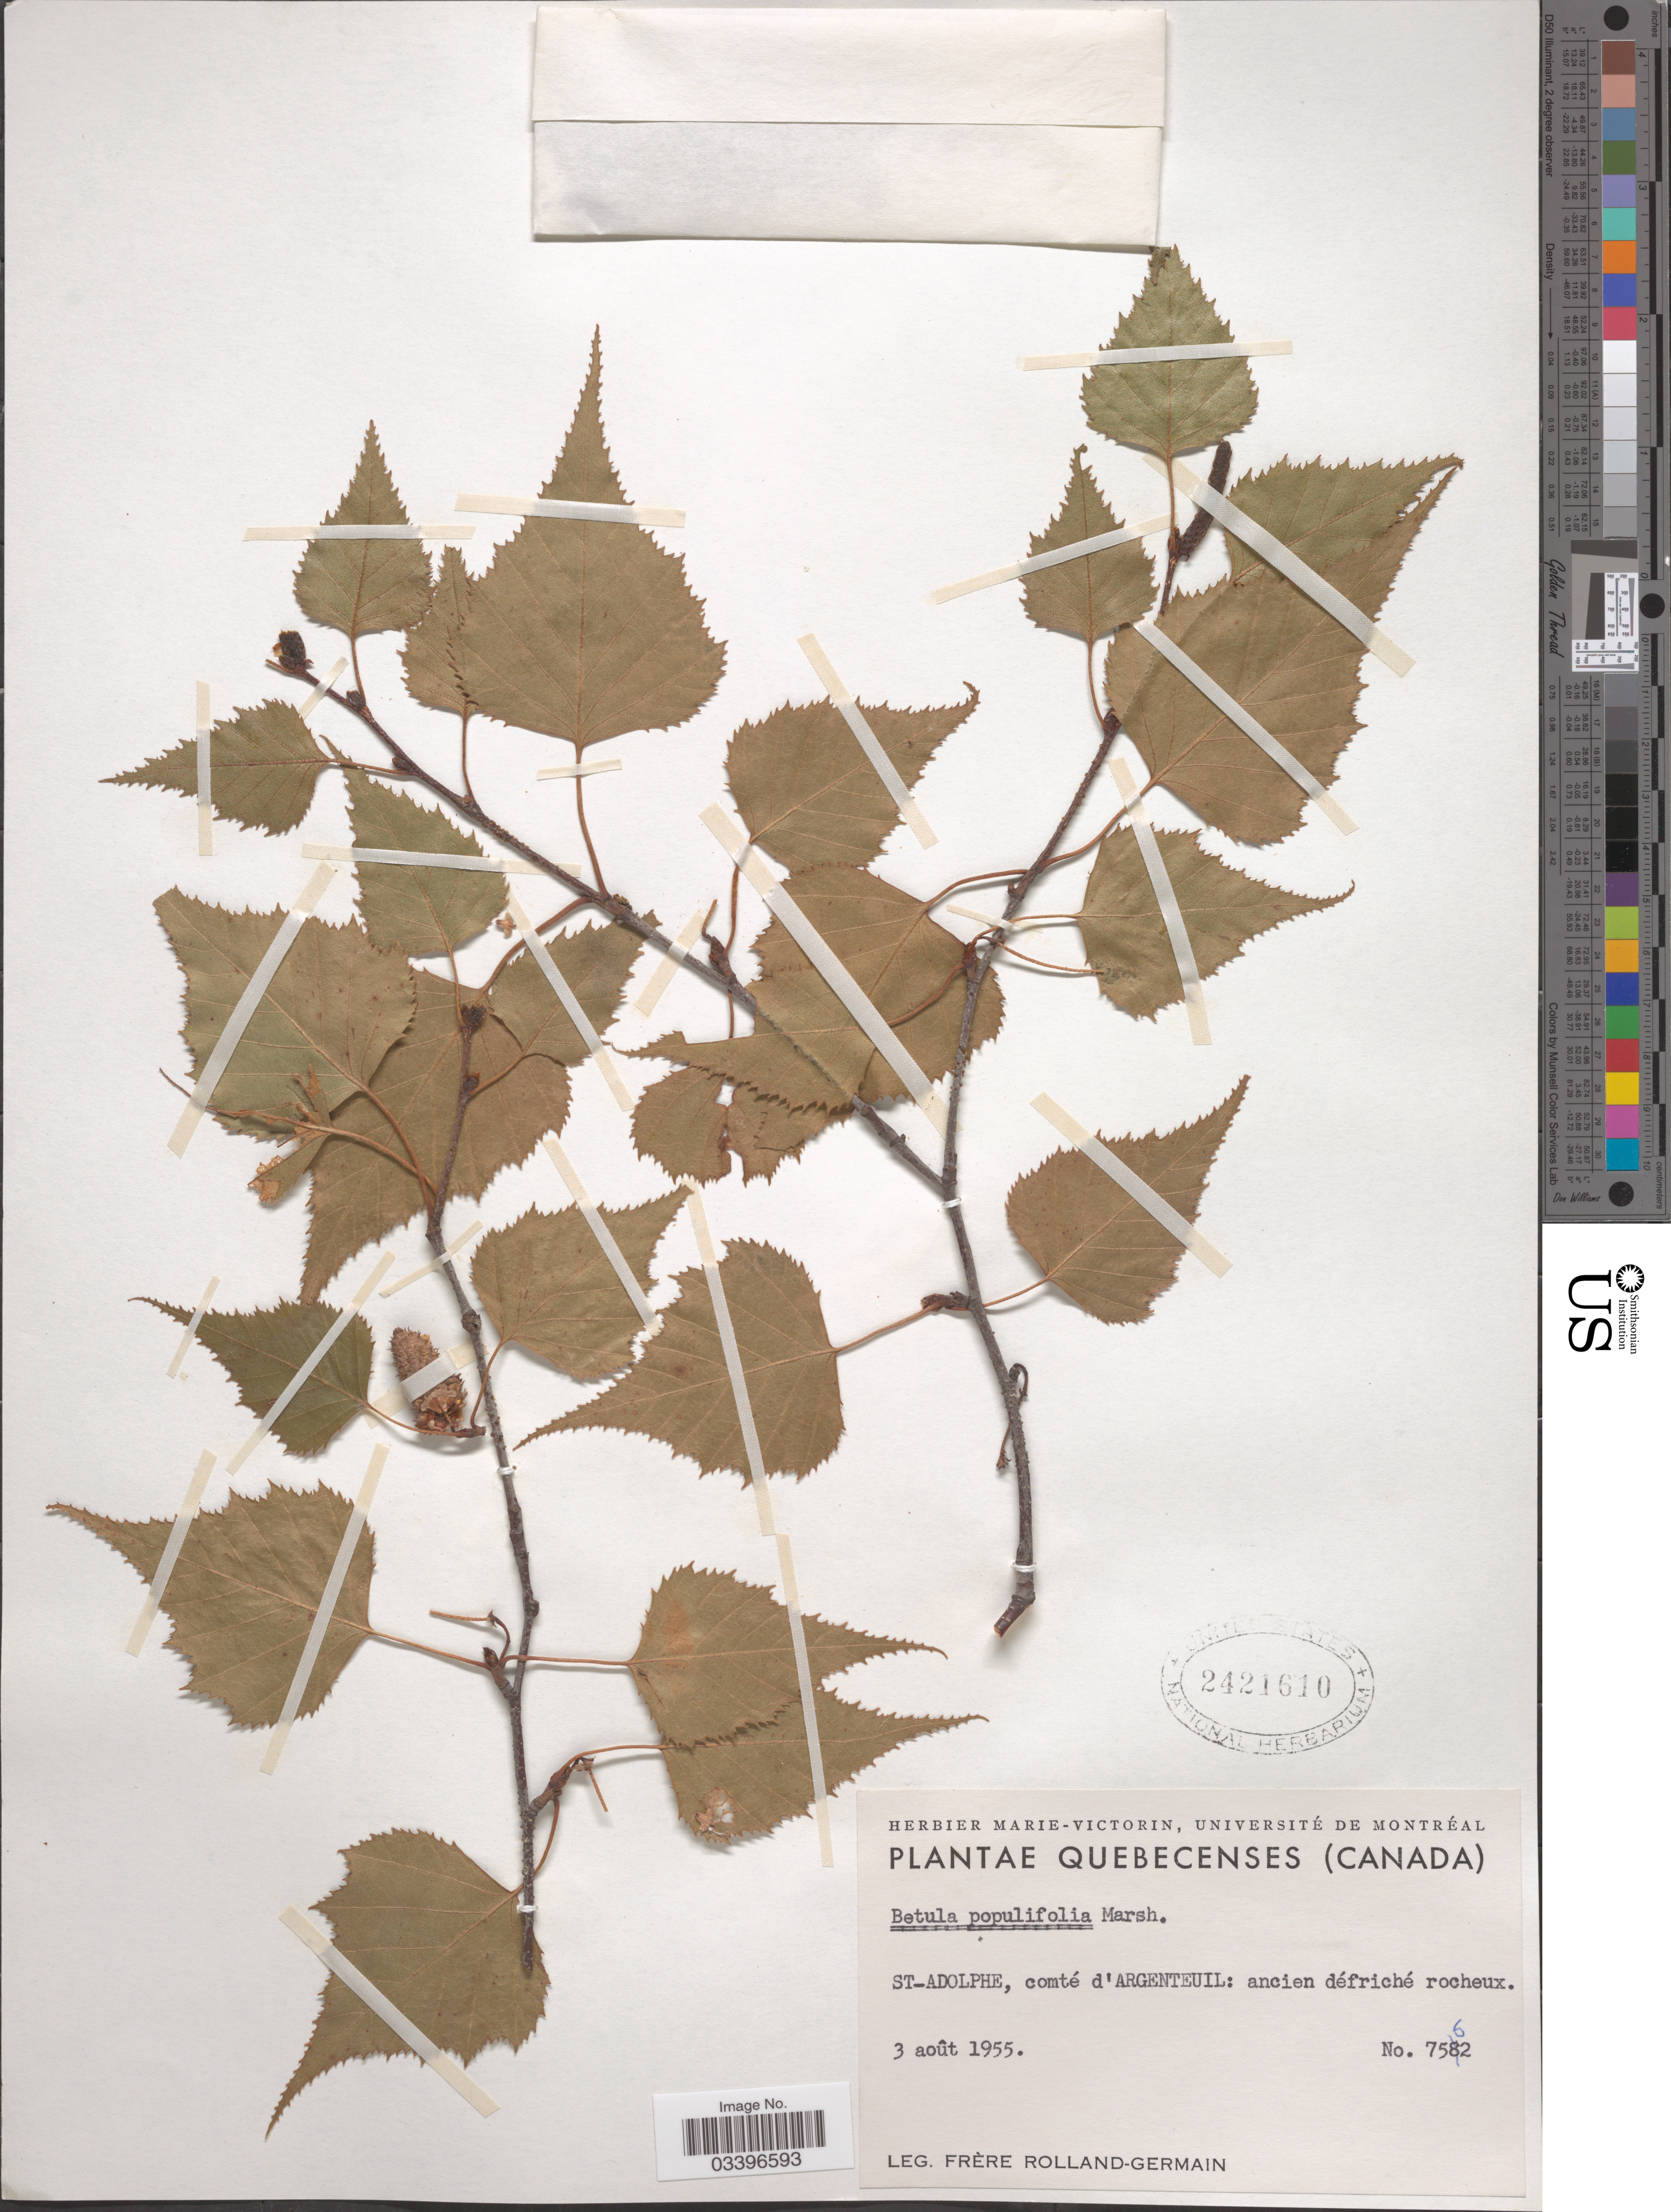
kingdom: Plantae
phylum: Tracheophyta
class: Magnoliopsida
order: Fagales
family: Betulaceae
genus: Betula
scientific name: Betula populifolia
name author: Marshall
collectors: Rolland-Germain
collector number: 7562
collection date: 1955-08-03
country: Canada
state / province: Quebec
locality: St-Adolphe, comté d'Argenteuil: ancien défriché rocheux.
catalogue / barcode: US 2421610